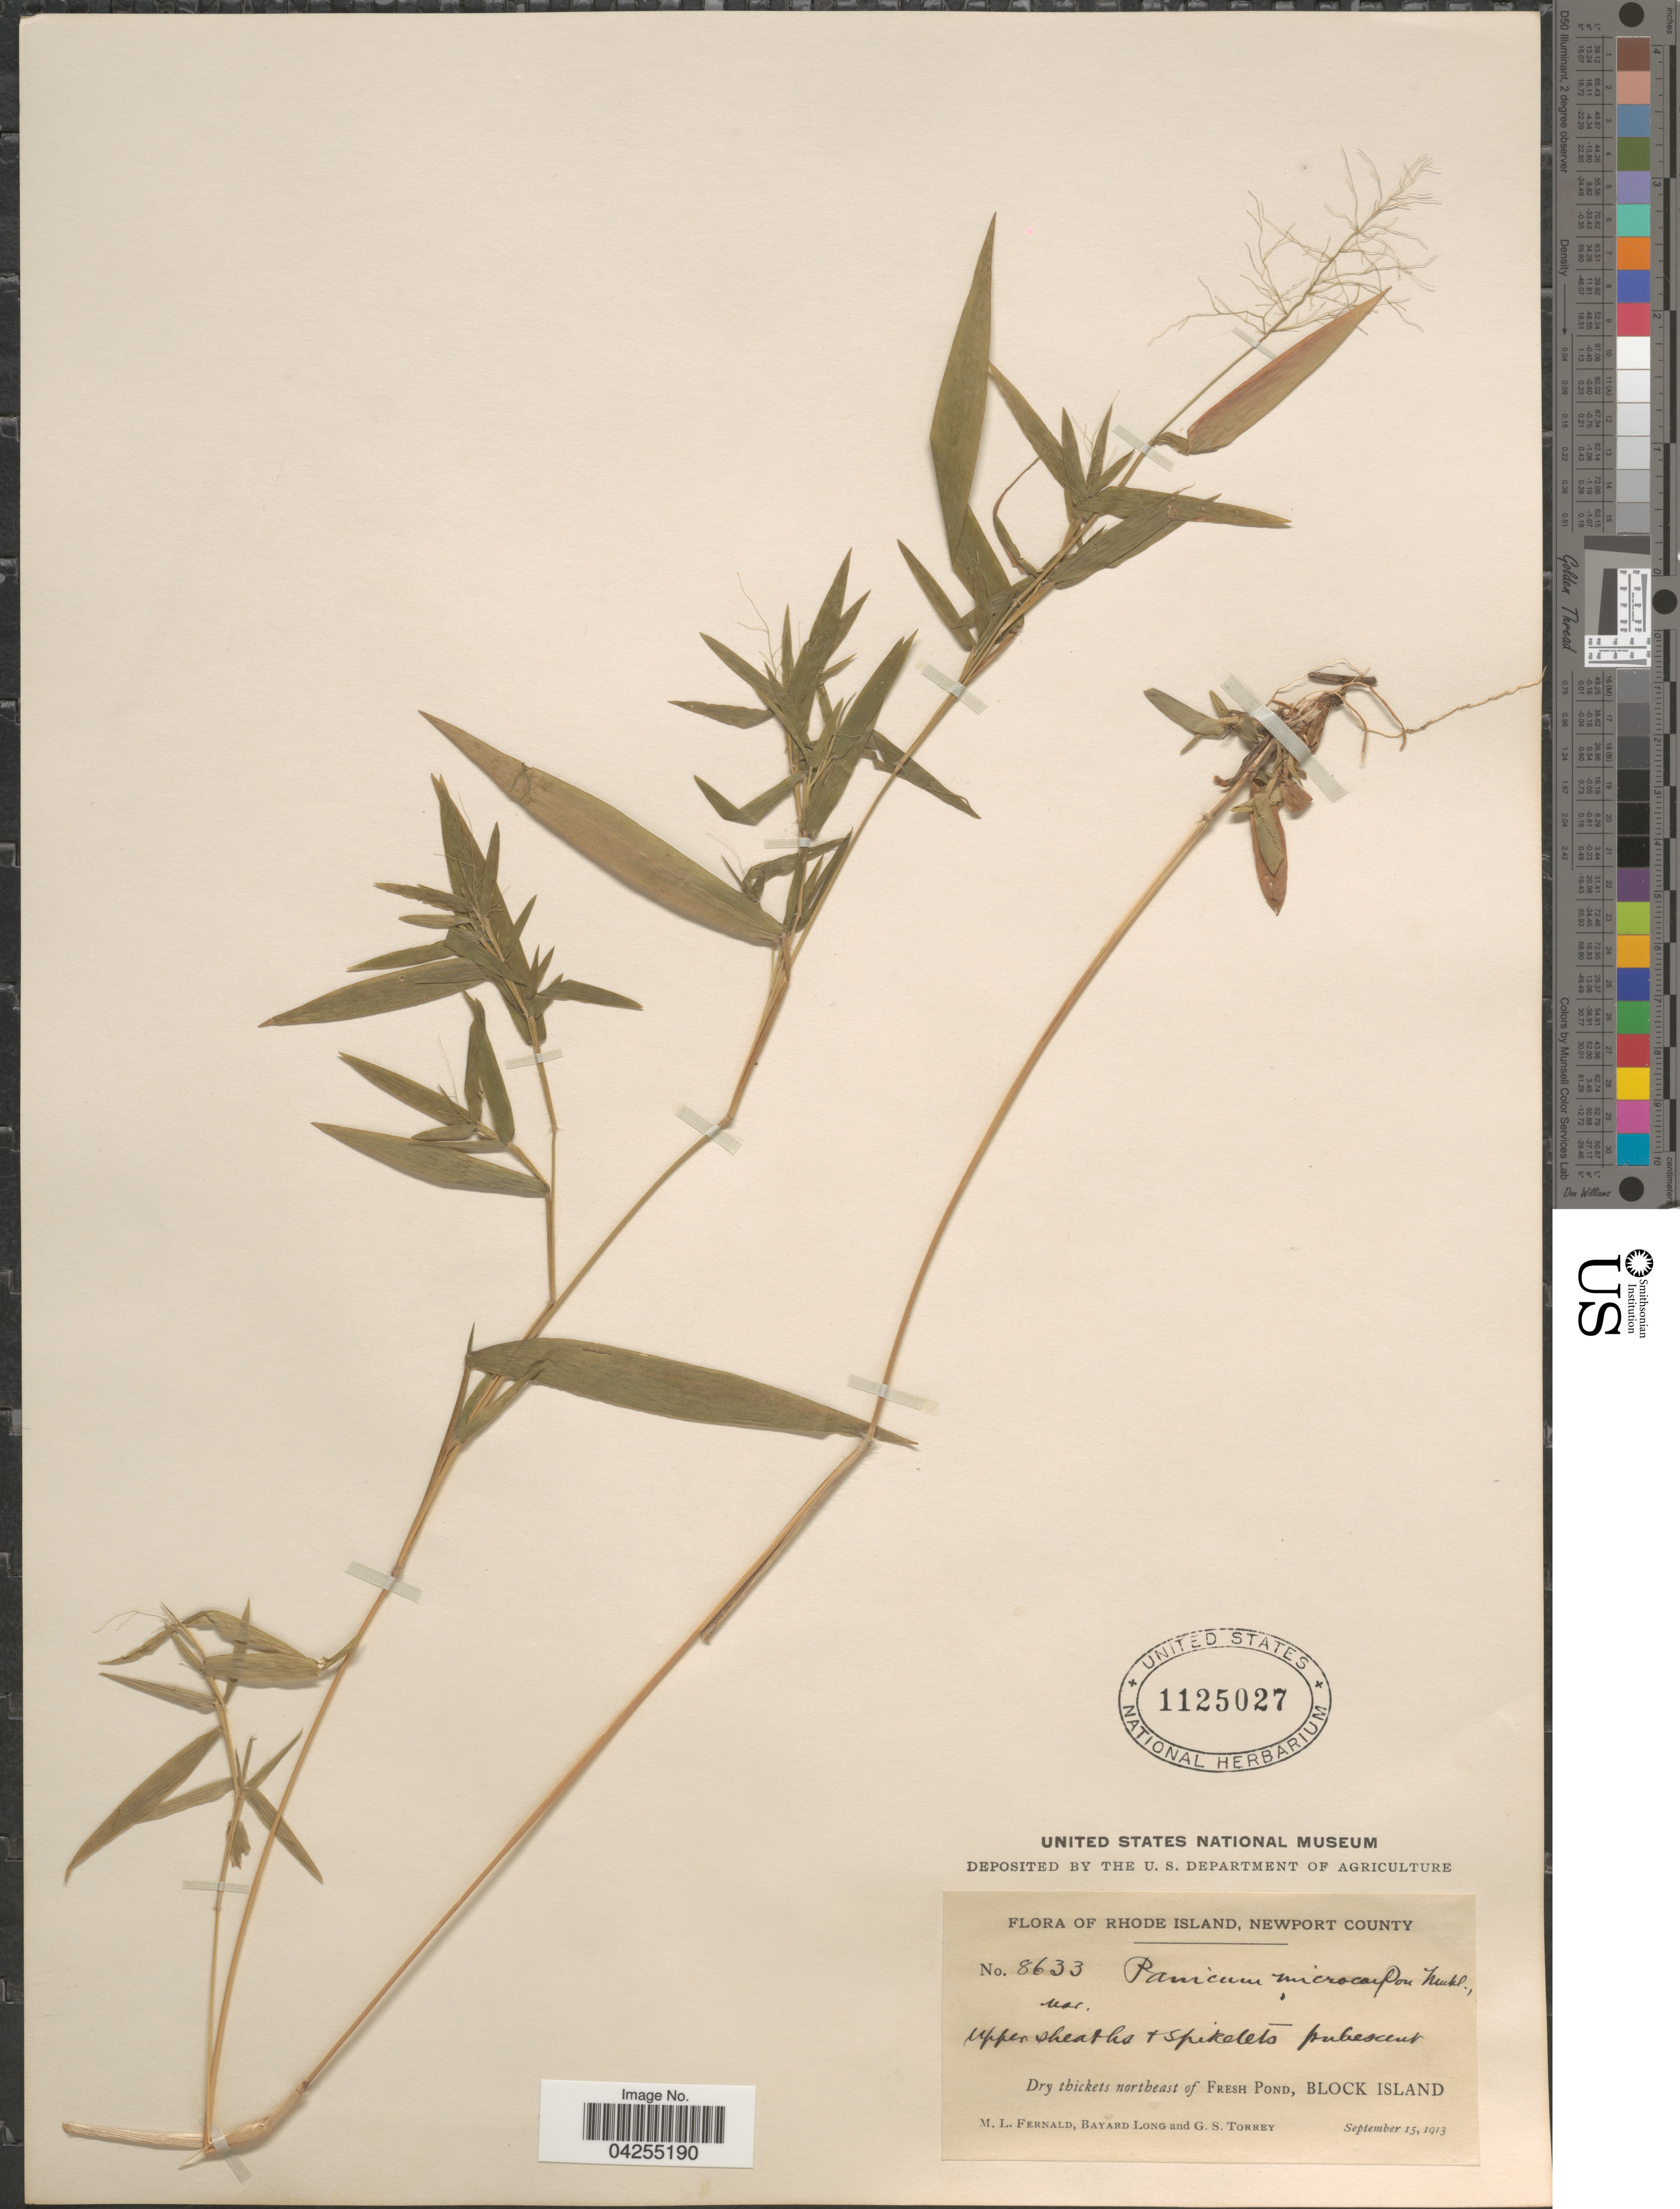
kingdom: Plantae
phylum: Tracheophyta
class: Liliopsida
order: Poales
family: Poaceae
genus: Dichanthelium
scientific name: Dichanthelium dichotomum var. dichotomum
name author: (L.) Gould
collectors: M. L. Fernald, B. Long & G. S. Torrey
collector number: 8633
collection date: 1913-09-15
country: United States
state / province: Rhode Island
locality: Newport County. Dry thickets northeast of Fresh Pond, Block Island.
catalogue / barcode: US 1125027